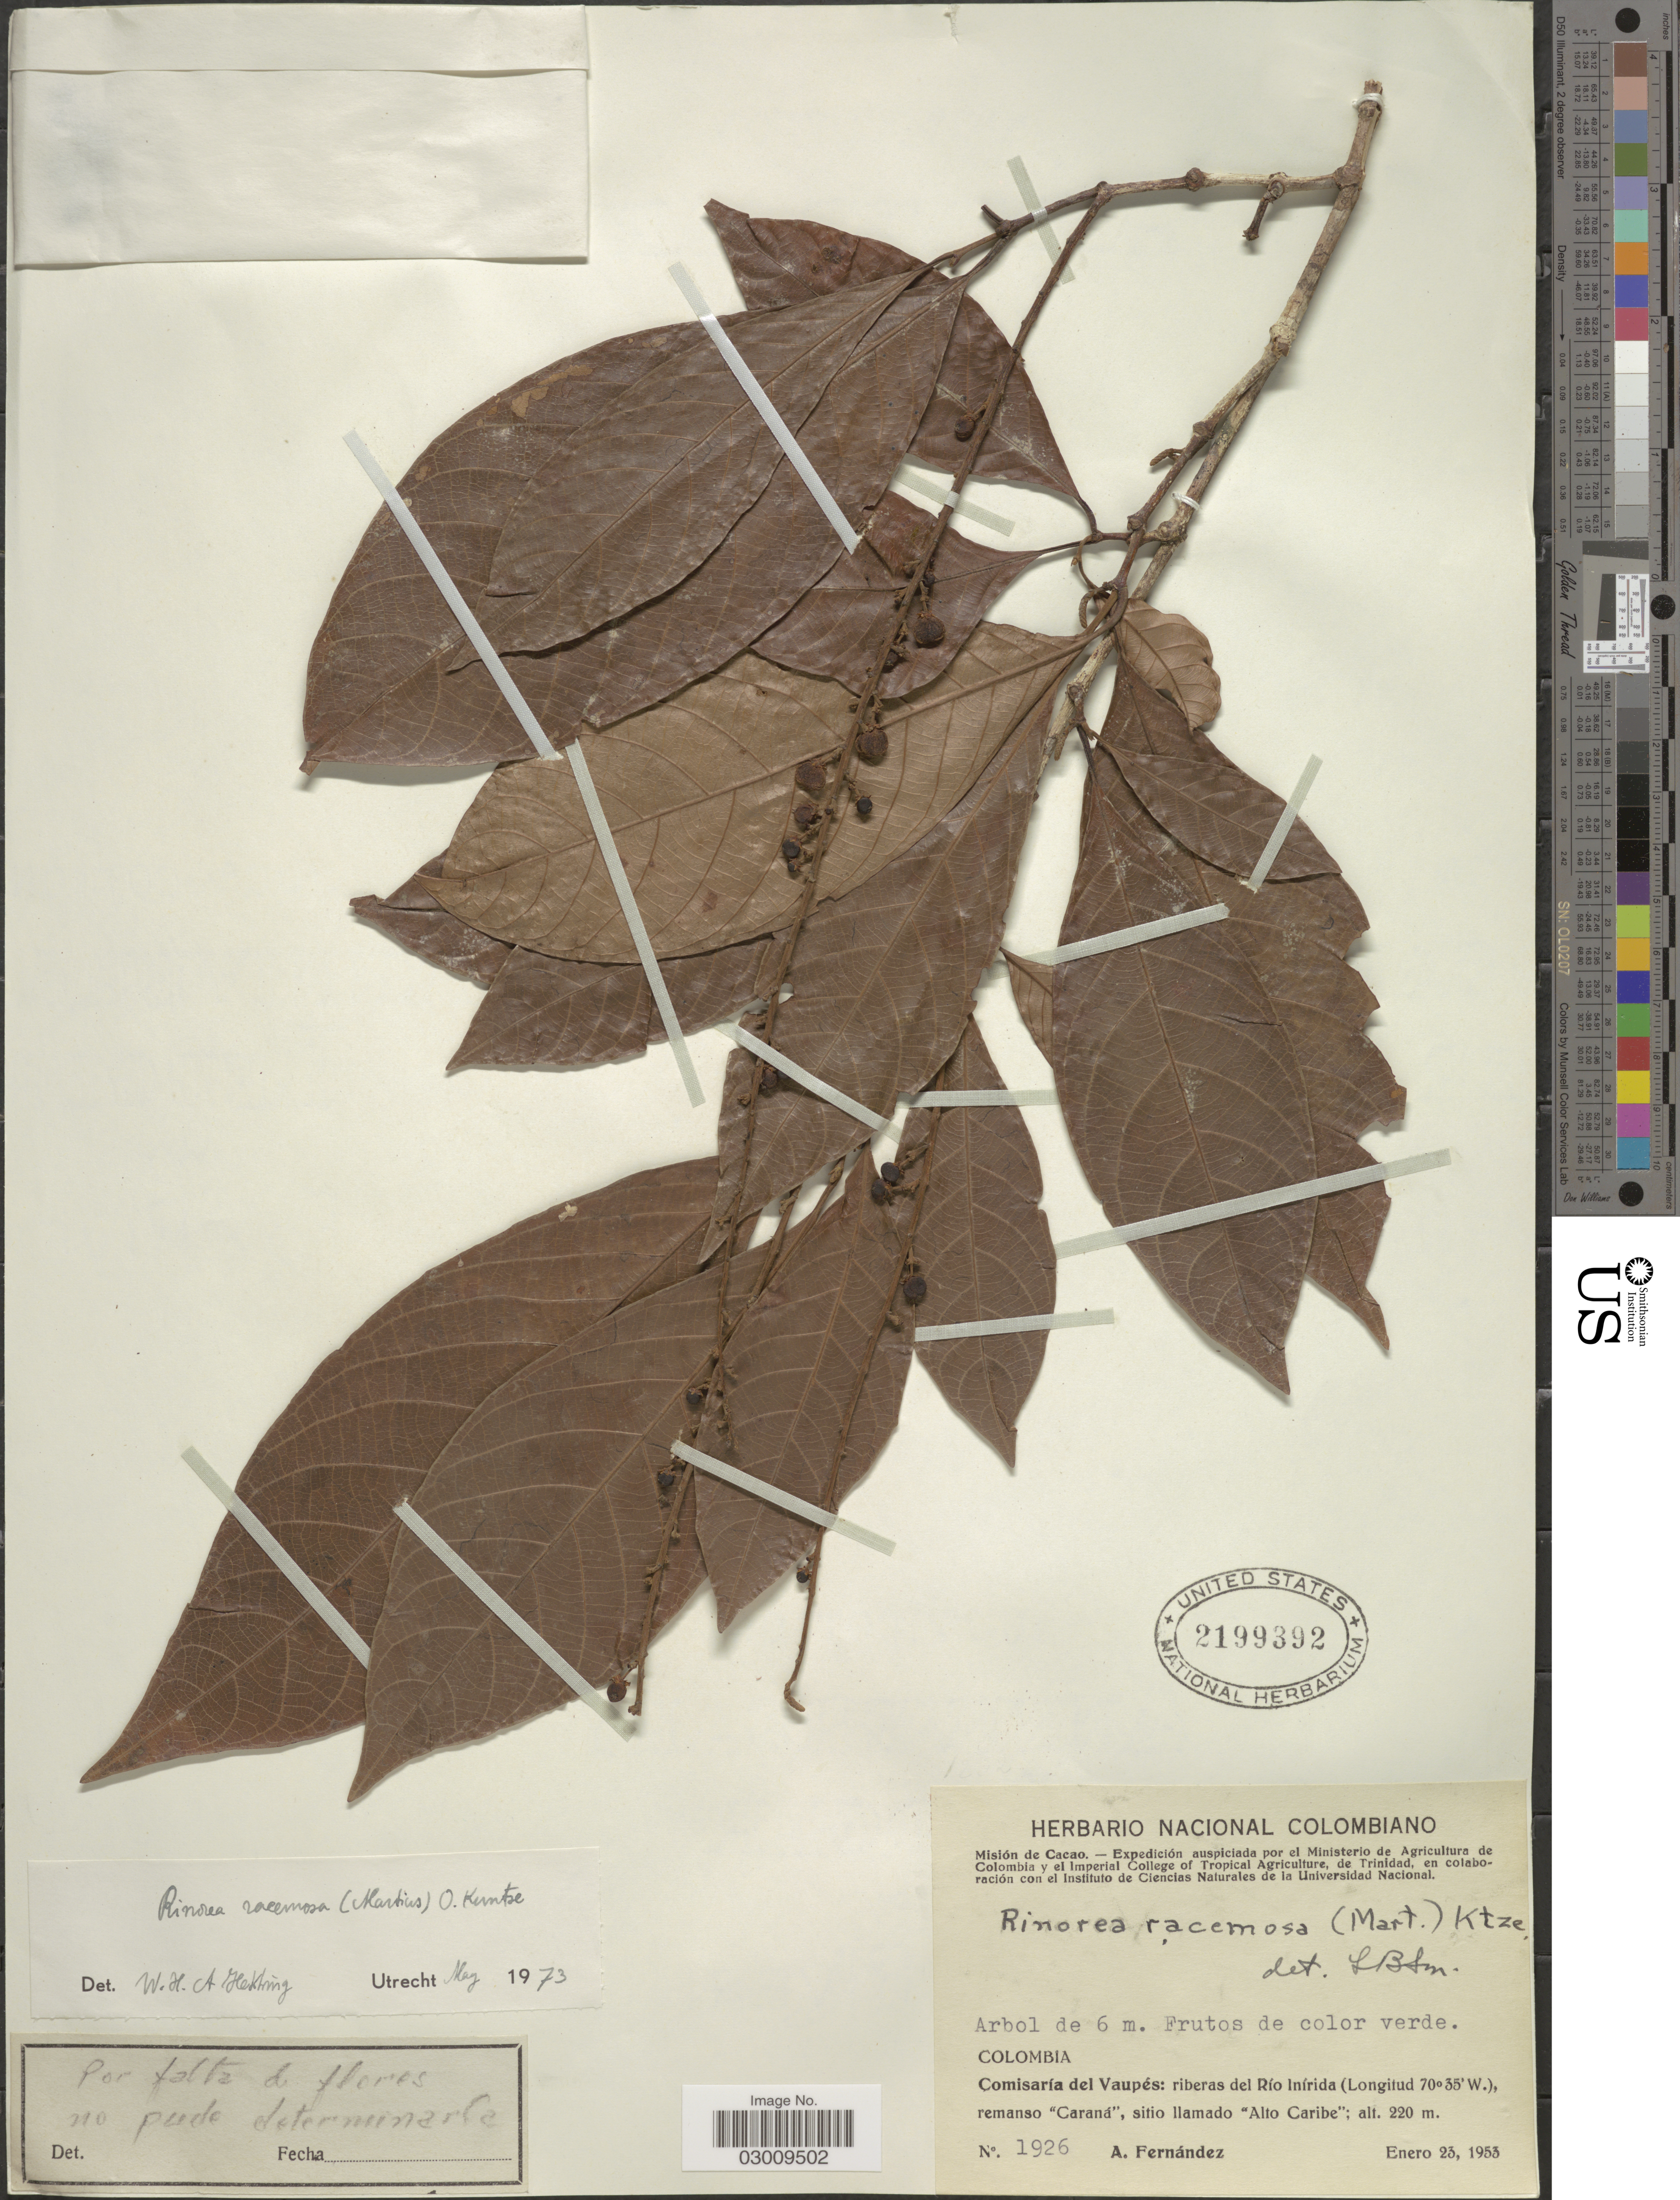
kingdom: Plantae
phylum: Tracheophyta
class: Magnoliopsida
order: Malpighiales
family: Violaceae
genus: Rinorea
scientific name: Rinorea racemosa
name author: (Mart.) Kuntze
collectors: A. Fernández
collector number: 1926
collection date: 1953-01-23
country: Colombia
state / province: Vaupés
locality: Comisaría del Vaupés: riberas del Río Inírida, remanso "Caraná", sitio llamado "Alto Caribe".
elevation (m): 220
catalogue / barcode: US 2199392